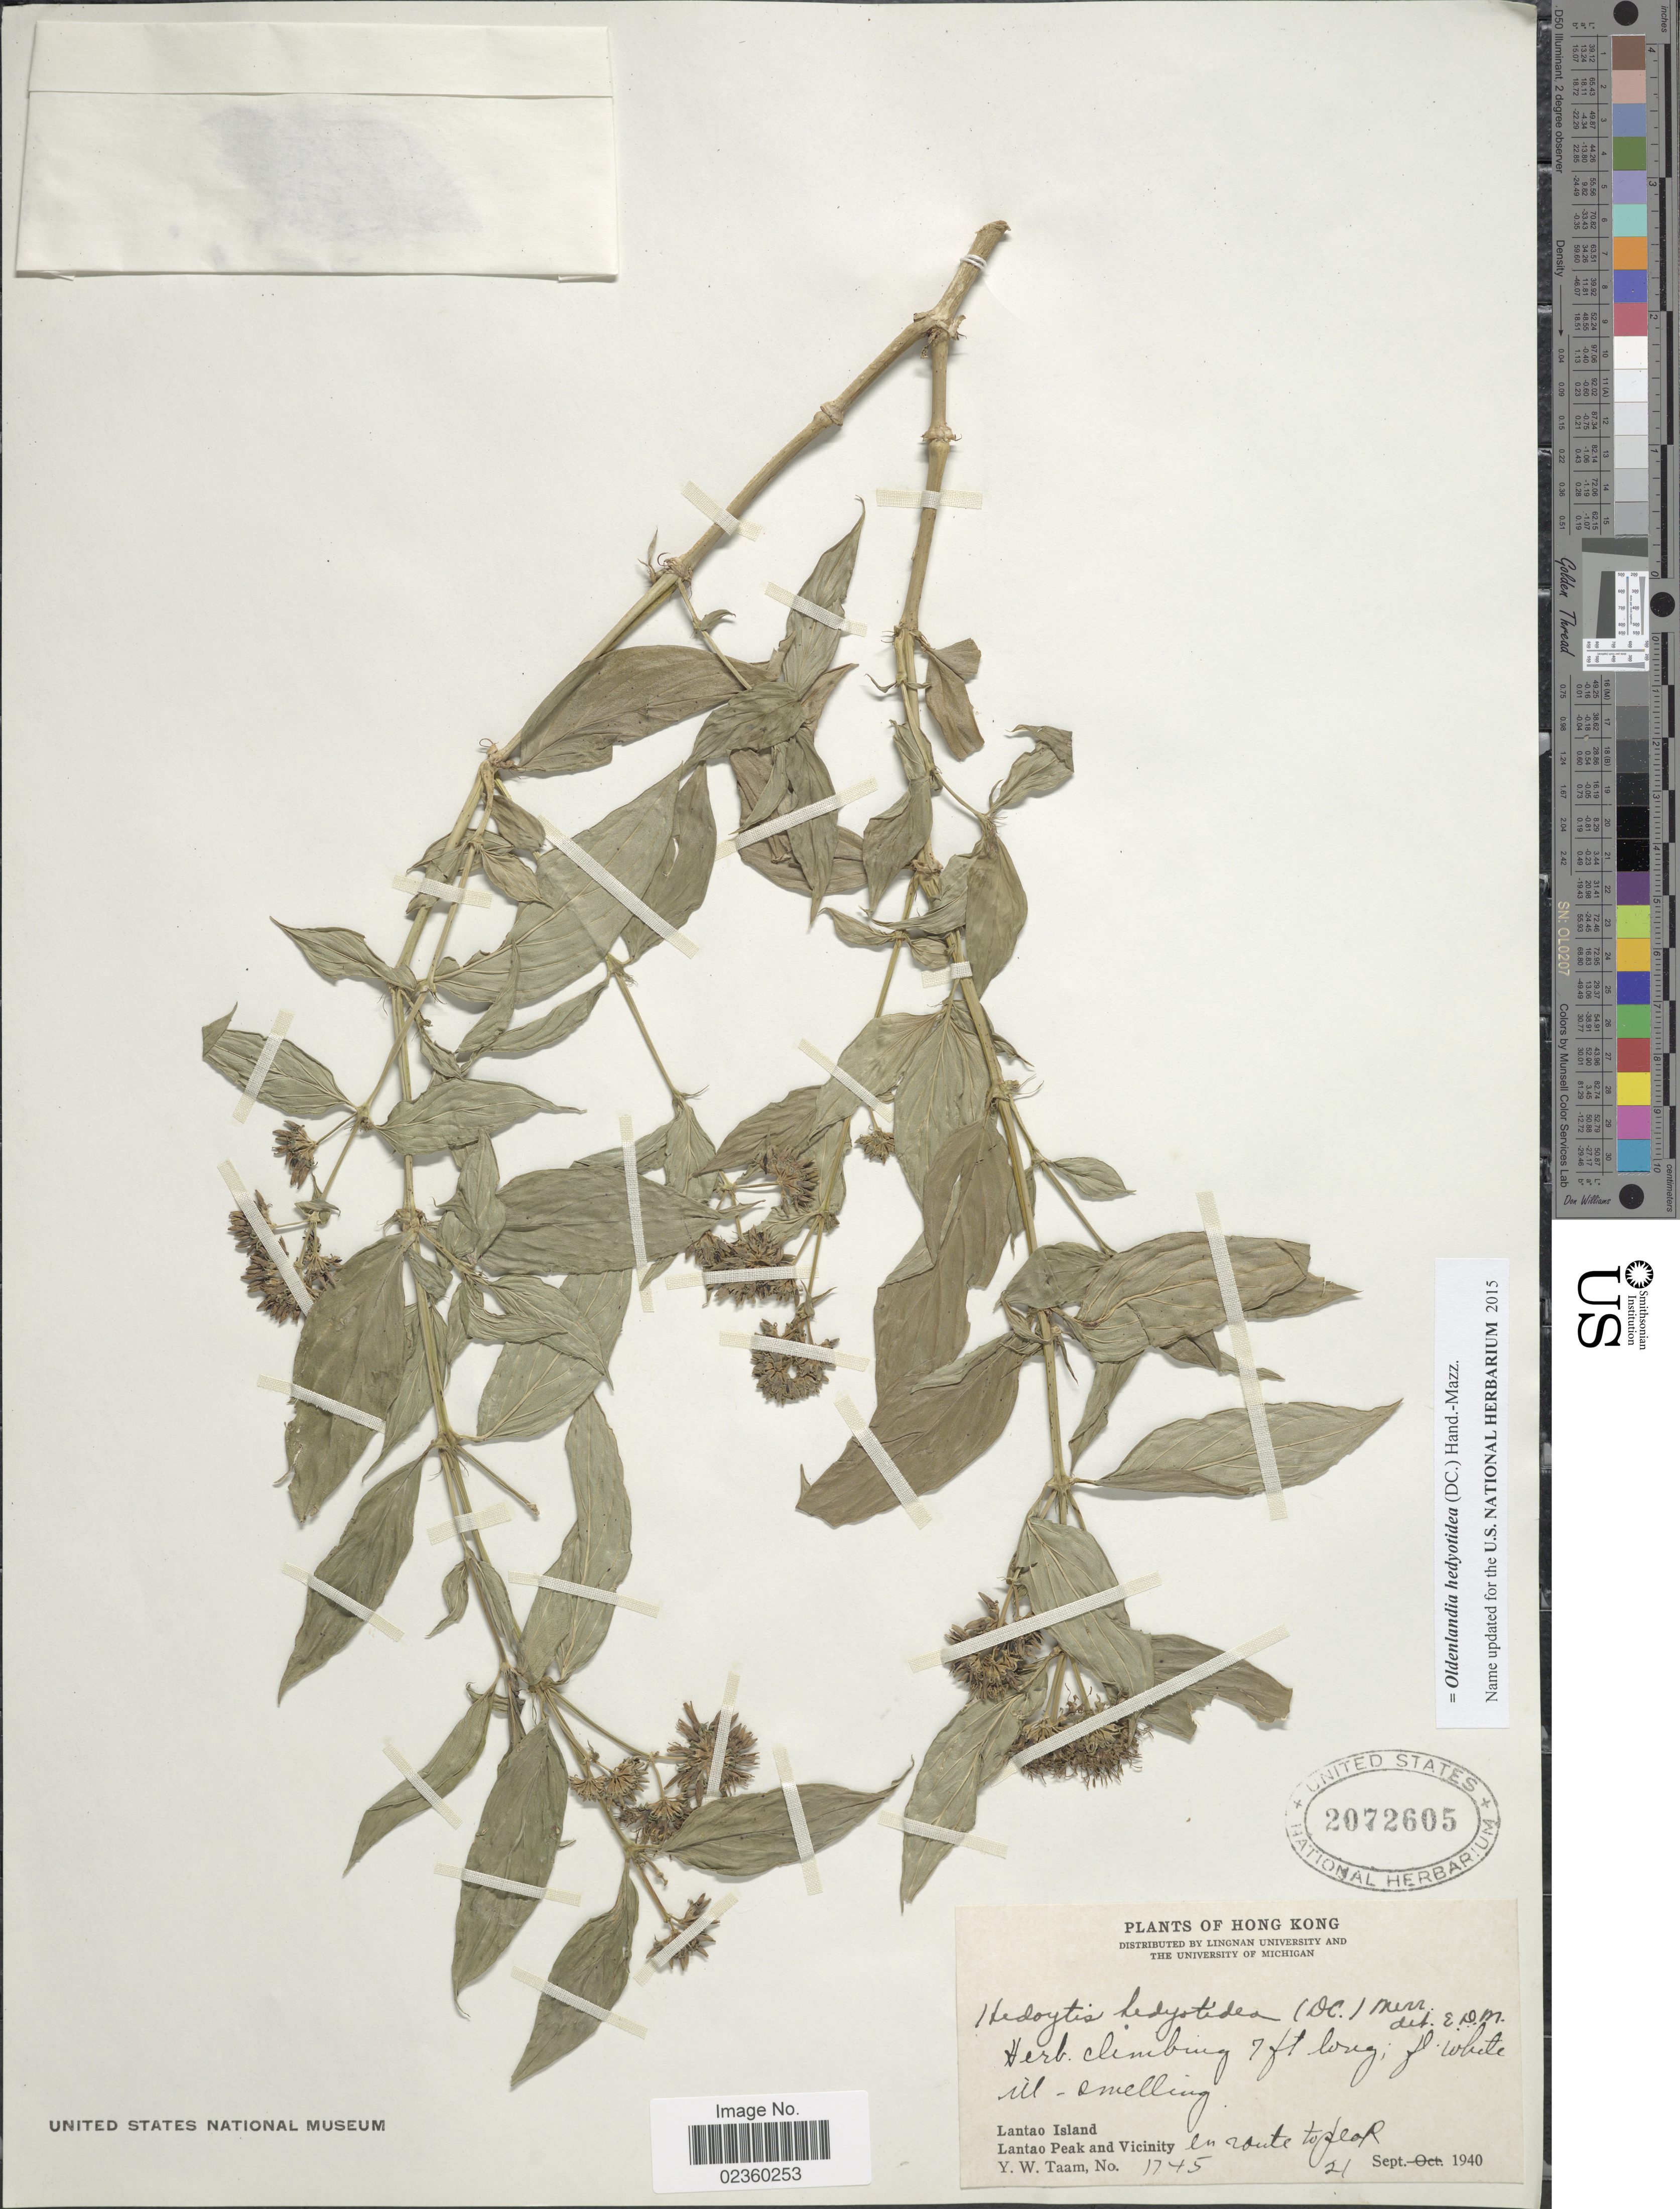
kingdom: Plantae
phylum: Tracheophyta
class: Magnoliopsida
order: Gentianales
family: Rubiaceae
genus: Dimetia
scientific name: Dimetia hedyotidea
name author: (DC.) T.C. Hsu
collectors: Y. W. Taam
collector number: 1745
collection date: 1940-09-21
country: China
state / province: Hong Kong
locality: Lantao Island, Lantao Peak and Vicinity, en route to peak.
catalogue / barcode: US 2072605